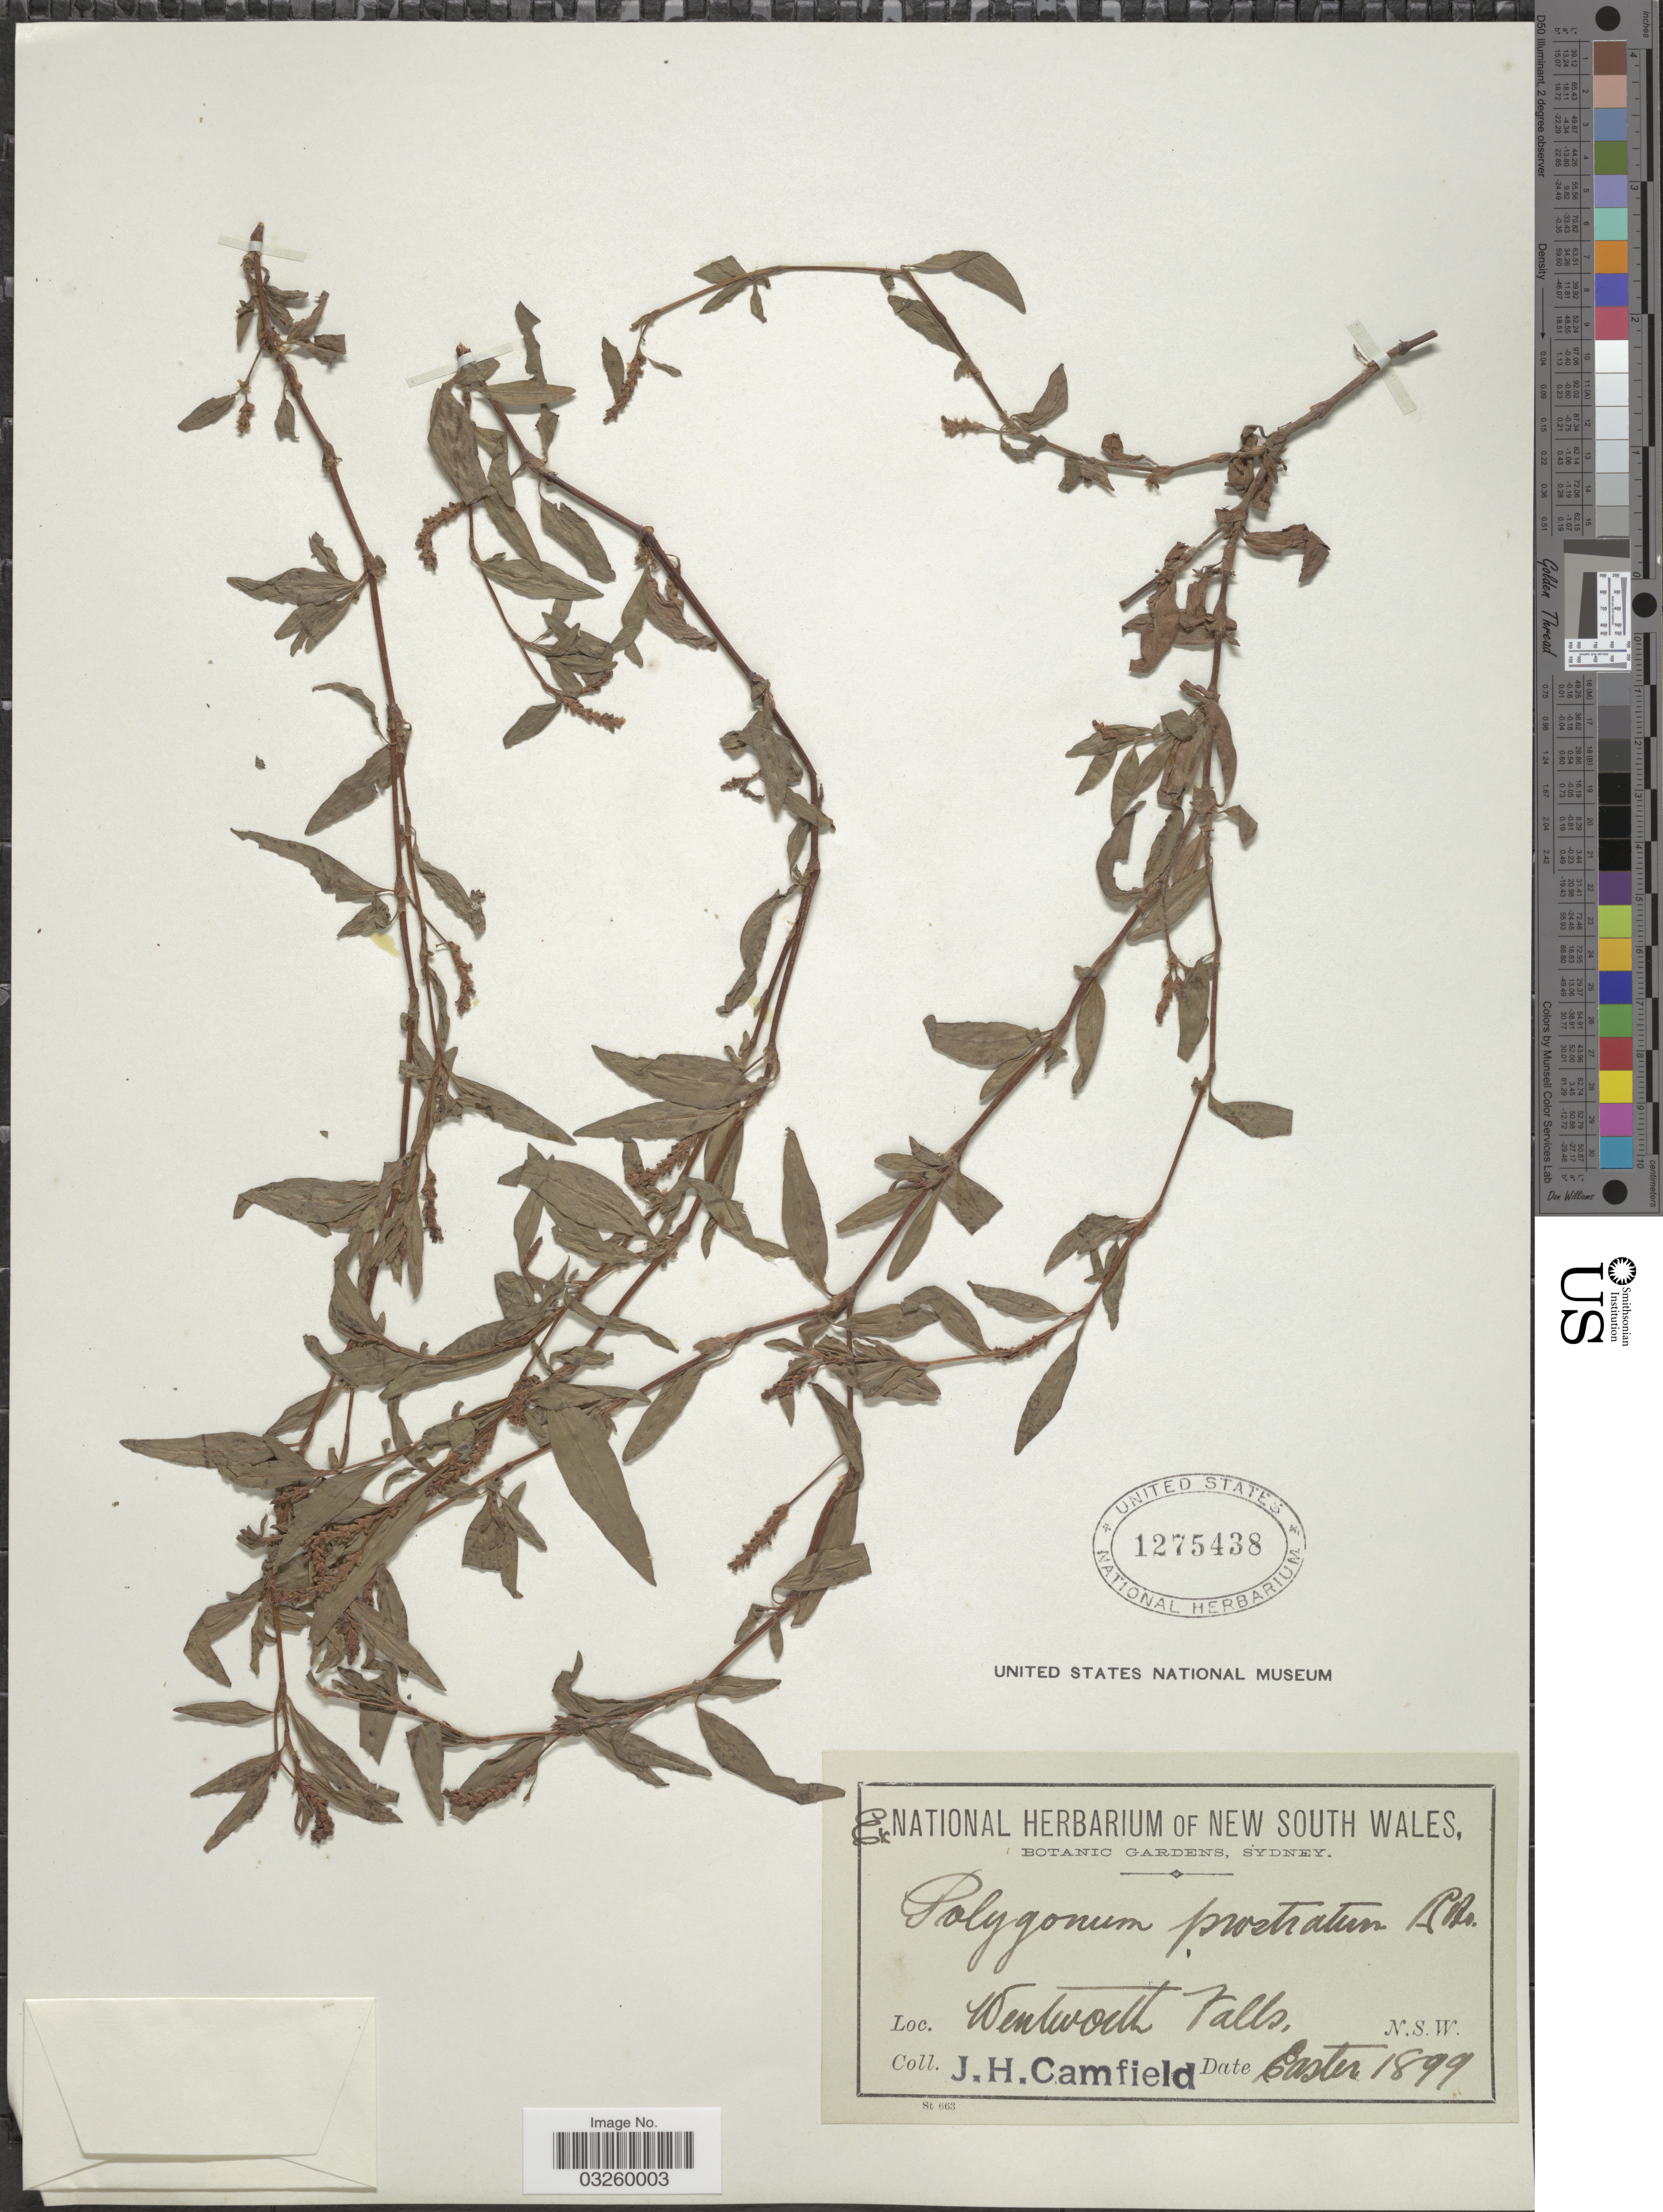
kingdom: Plantae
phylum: Tracheophyta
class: Magnoliopsida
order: Caryophyllales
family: Polygonaceae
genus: Polygonum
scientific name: Polygonum prostratum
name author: Skvortsov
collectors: J. Camfield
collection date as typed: Easter 1899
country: Australia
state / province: New South Wales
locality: Wentworth Falls.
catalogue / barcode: US 1275438